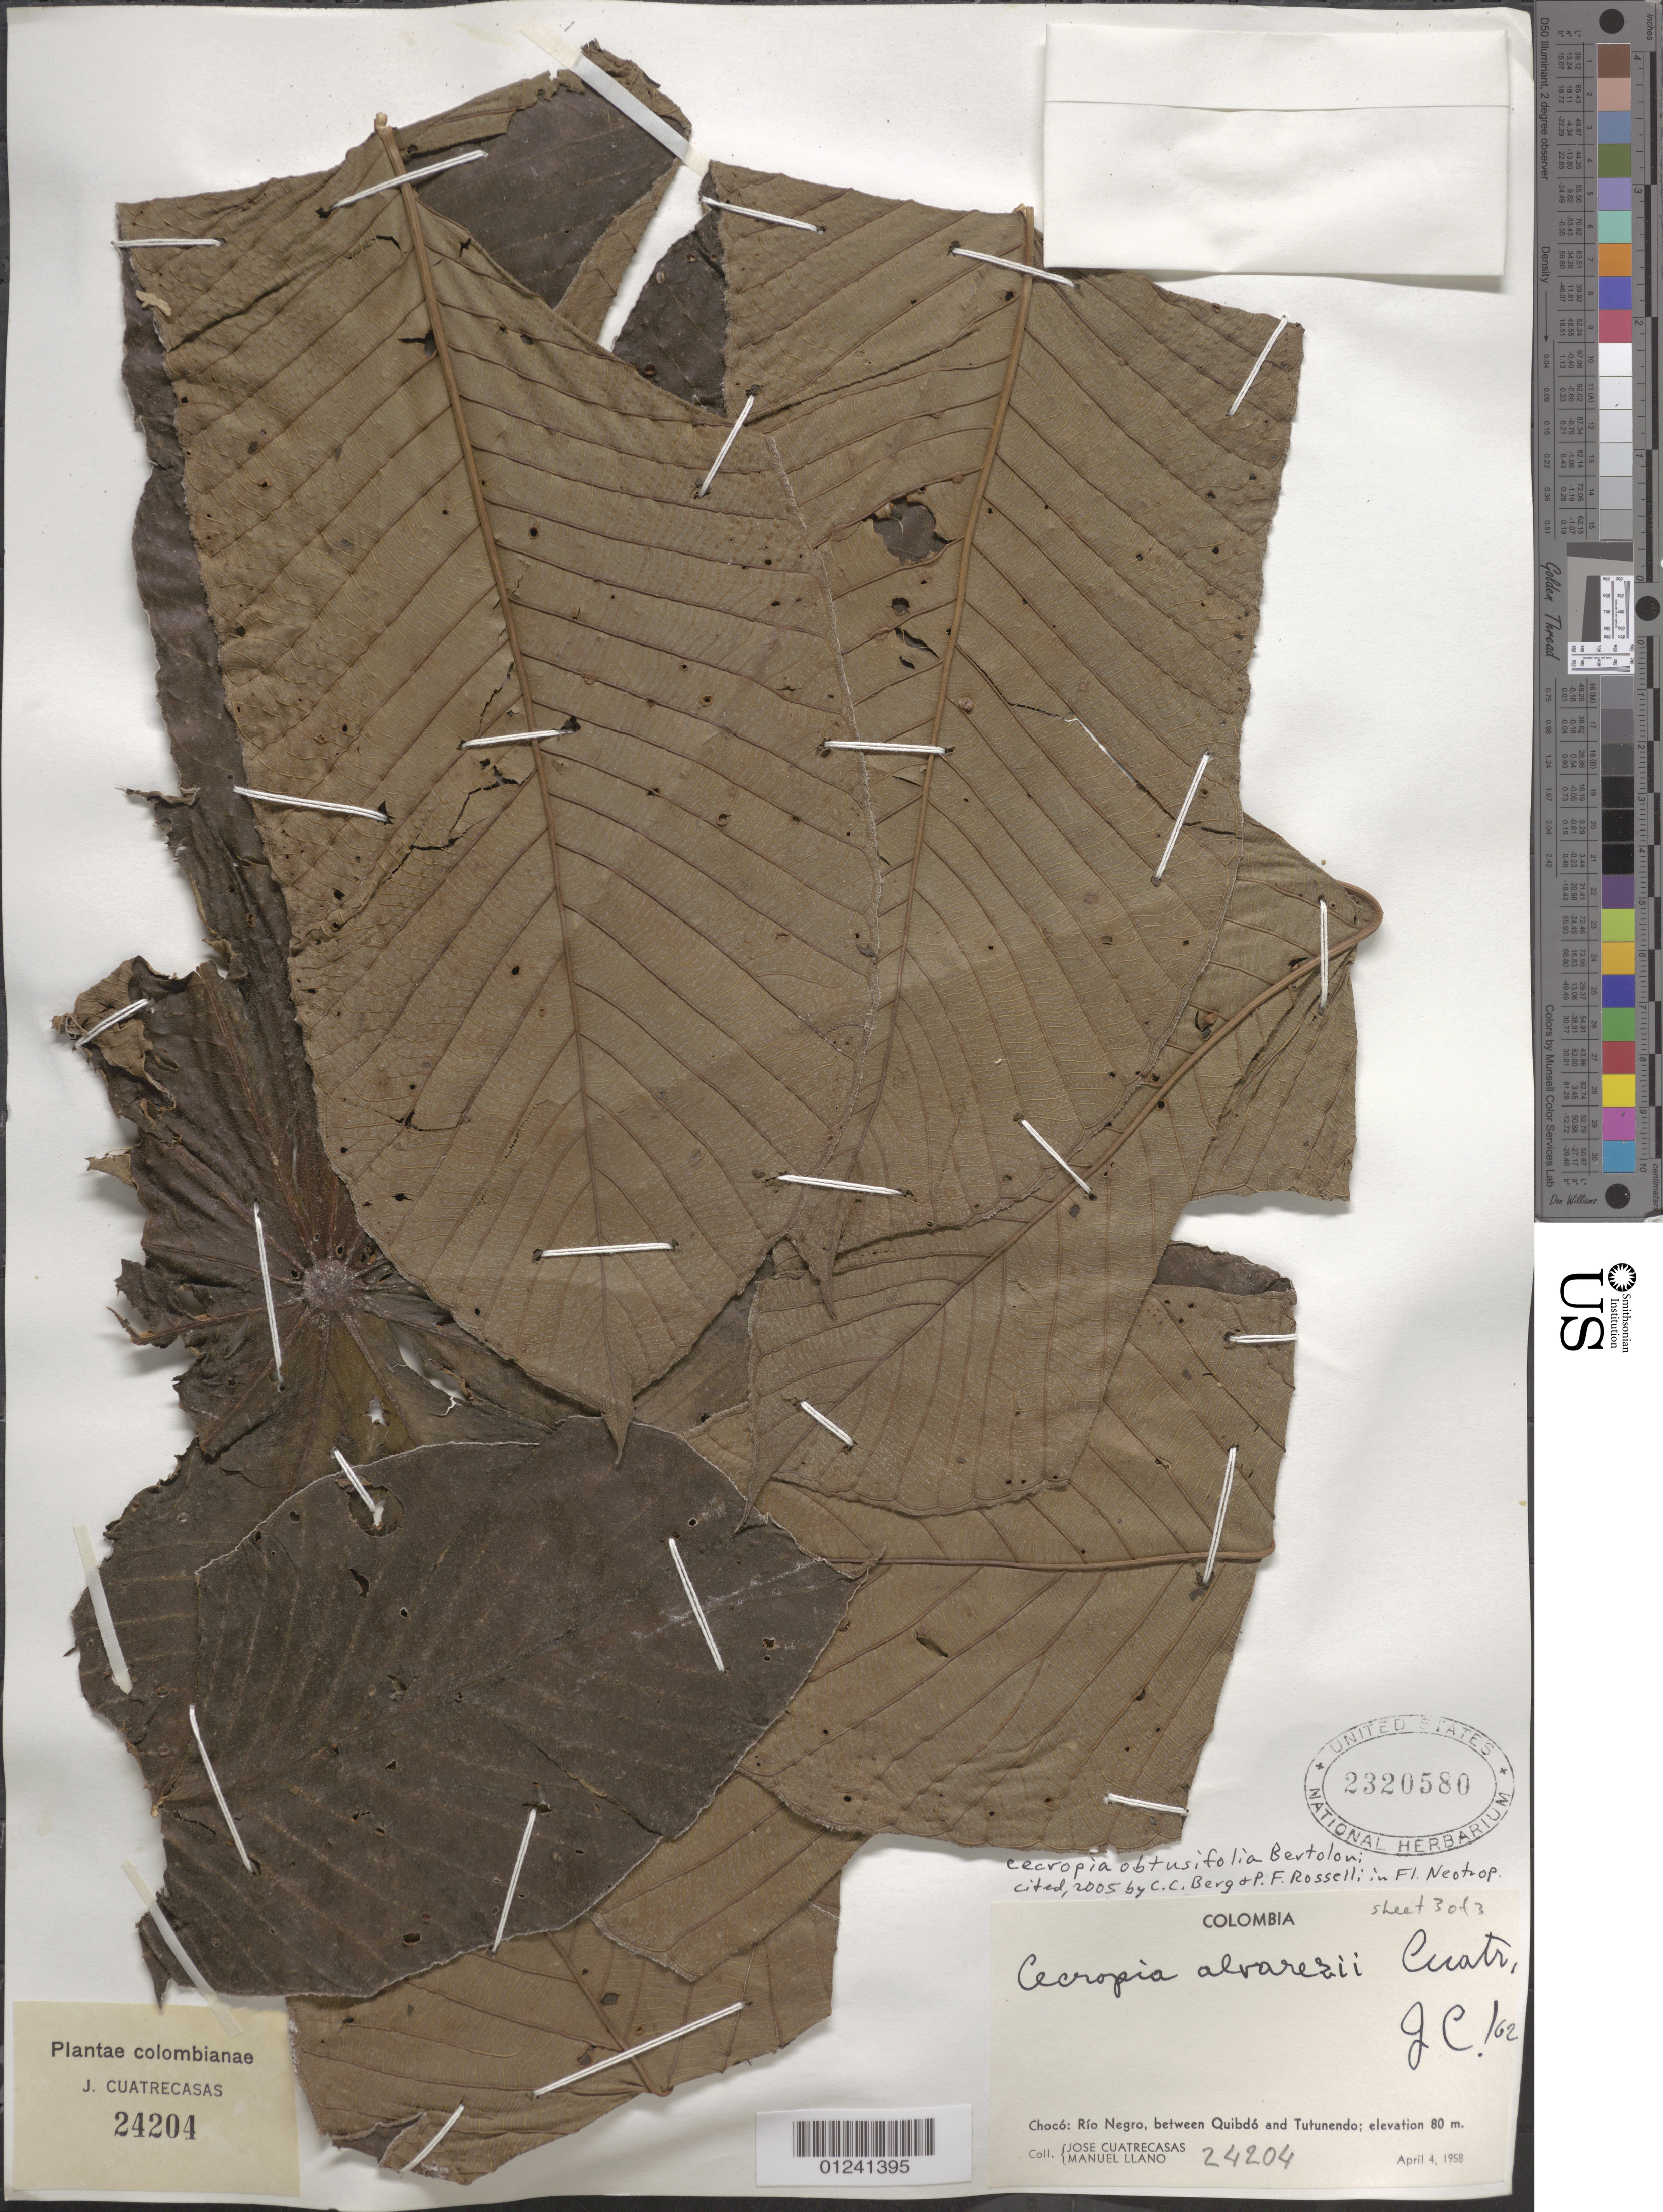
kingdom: Plantae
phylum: Tracheophyta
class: Magnoliopsida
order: Rosales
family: Urticaceae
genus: Cecropia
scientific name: Cecropia telenitida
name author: Cuatrec.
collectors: J. Cuatrecasas & M. Llano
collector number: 24204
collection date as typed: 04 Apr 1958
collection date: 1958-04-04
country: Colombia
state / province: Chocó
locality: Rio Negro, between Quibdo and TutUnendo.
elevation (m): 80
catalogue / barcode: US 2320580